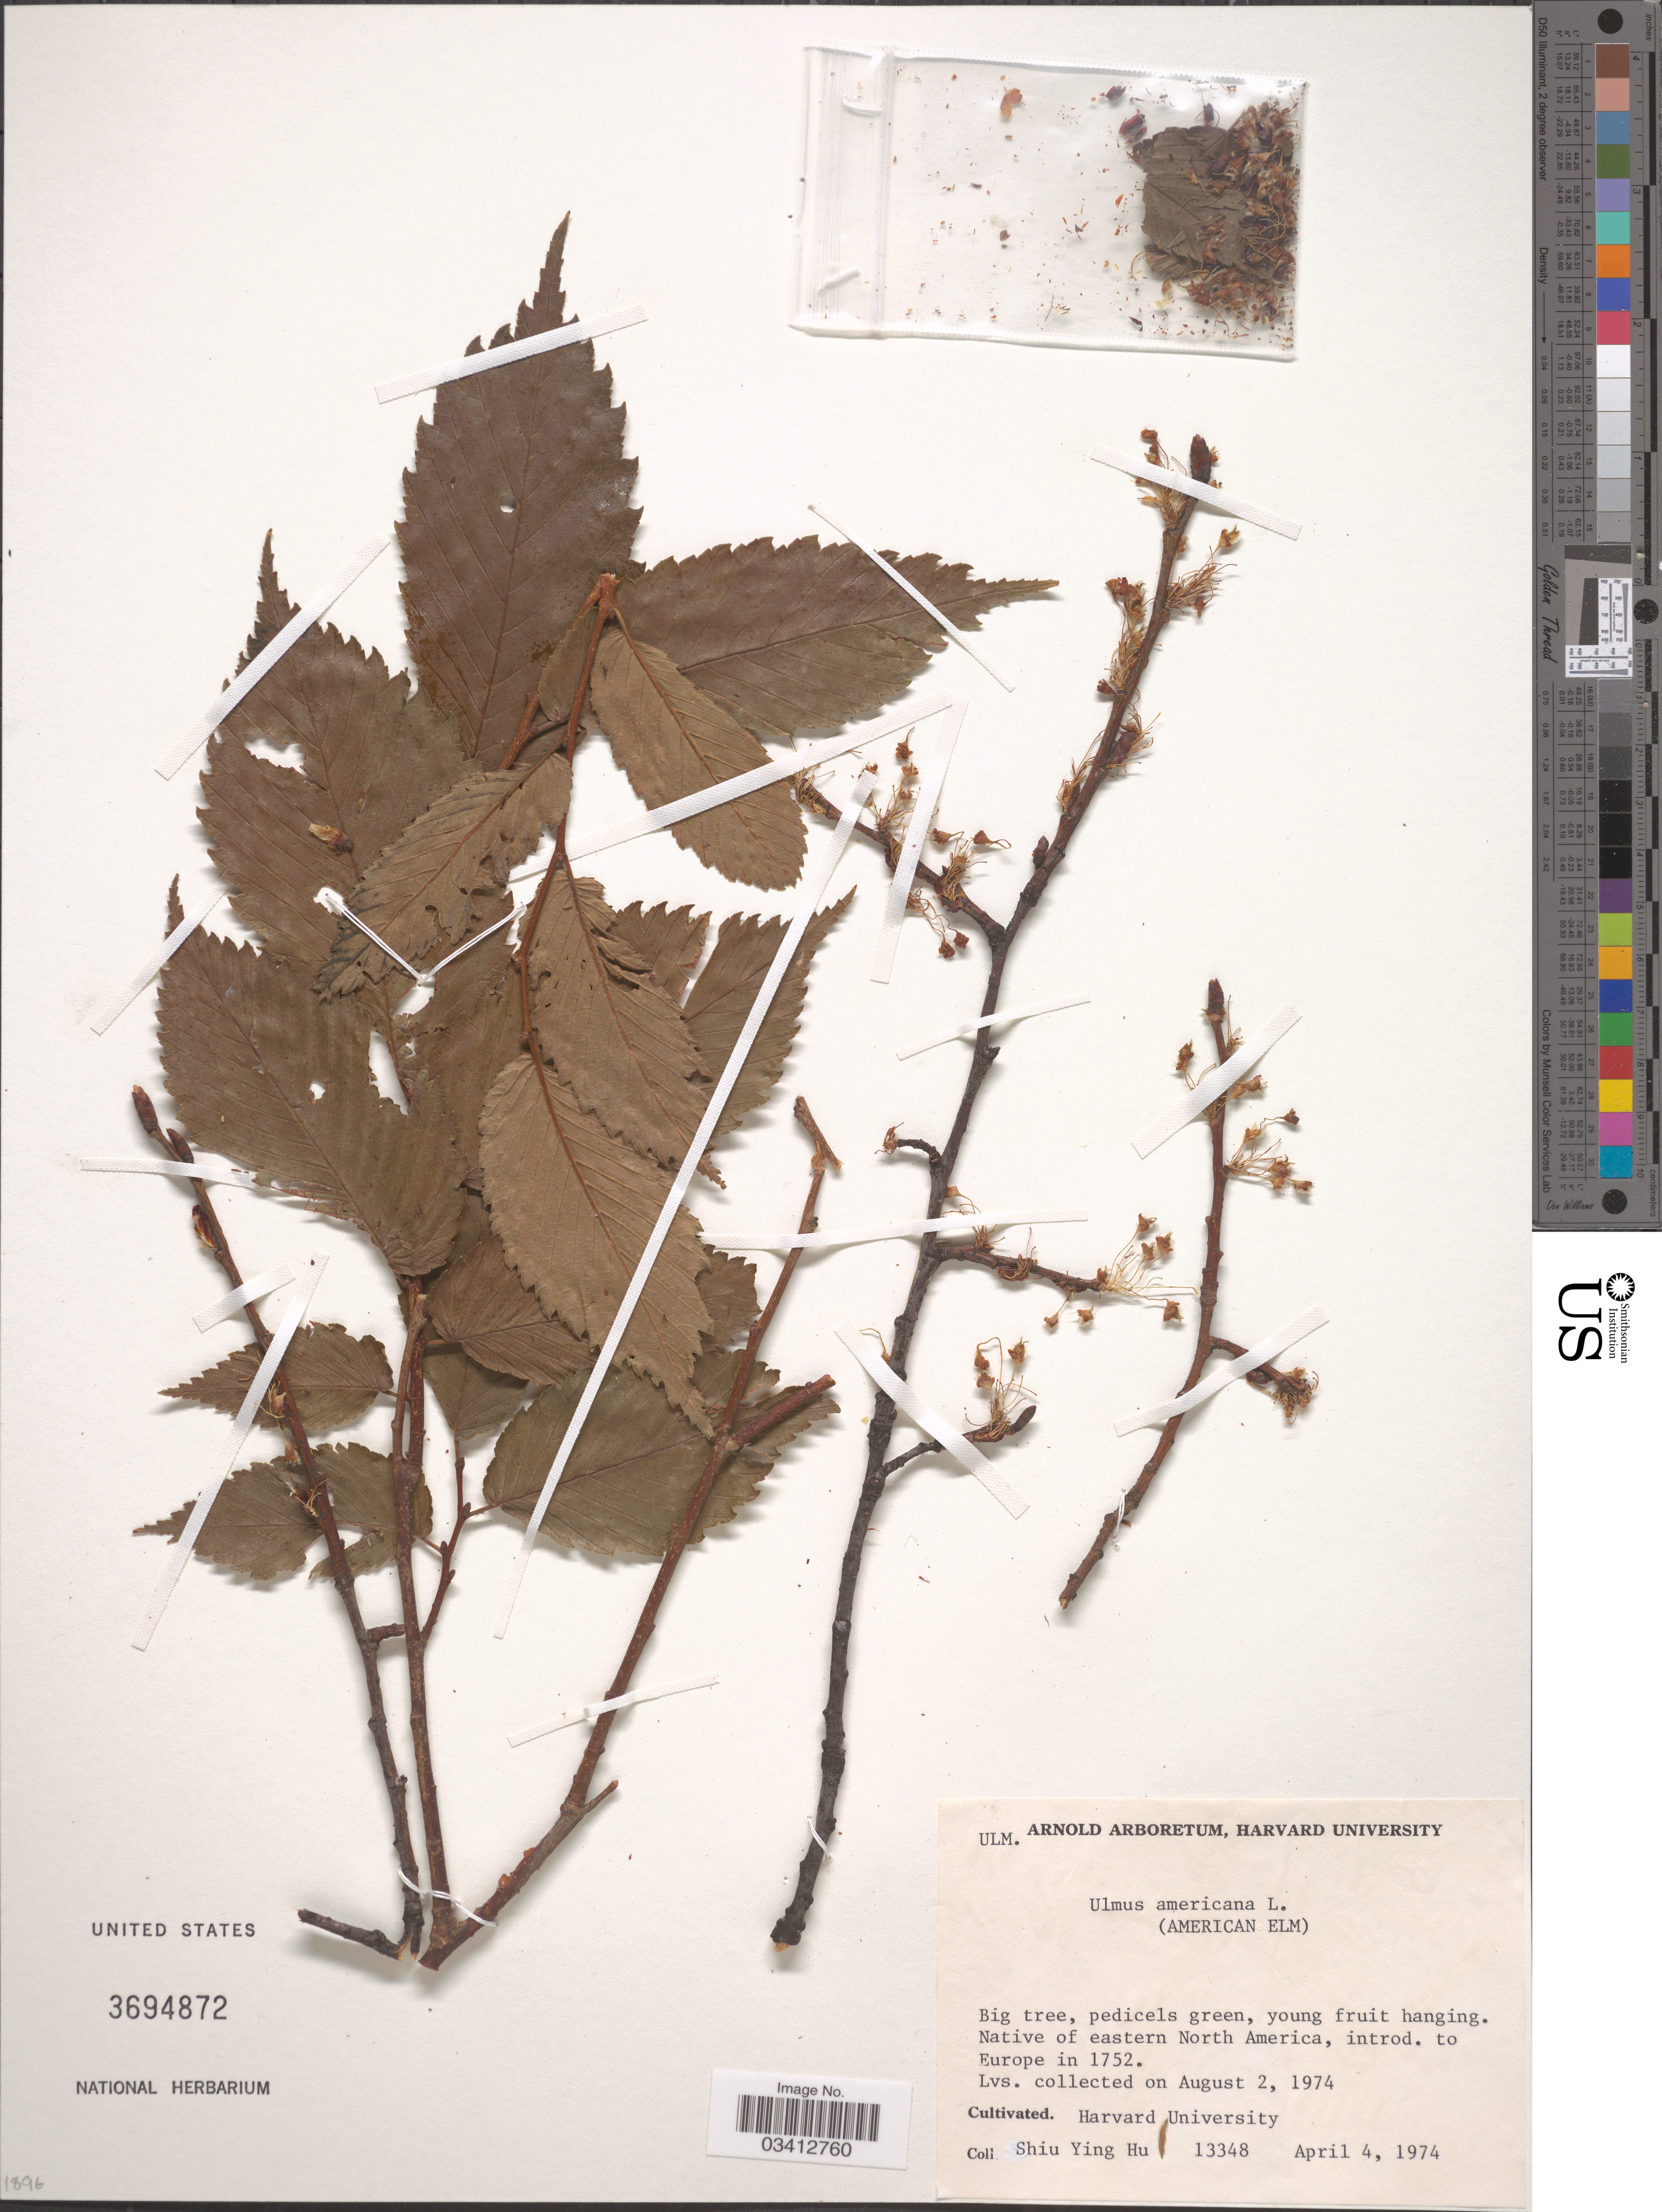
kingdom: Plantae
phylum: Tracheophyta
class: Magnoliopsida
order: Rosales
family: Ulmaceae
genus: Ulmus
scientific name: Ulmus americana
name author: L.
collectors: S. Y. Hu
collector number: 13348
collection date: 1974-04-04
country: United States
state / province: Massachusetts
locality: Harvard University.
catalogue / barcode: US 3694872